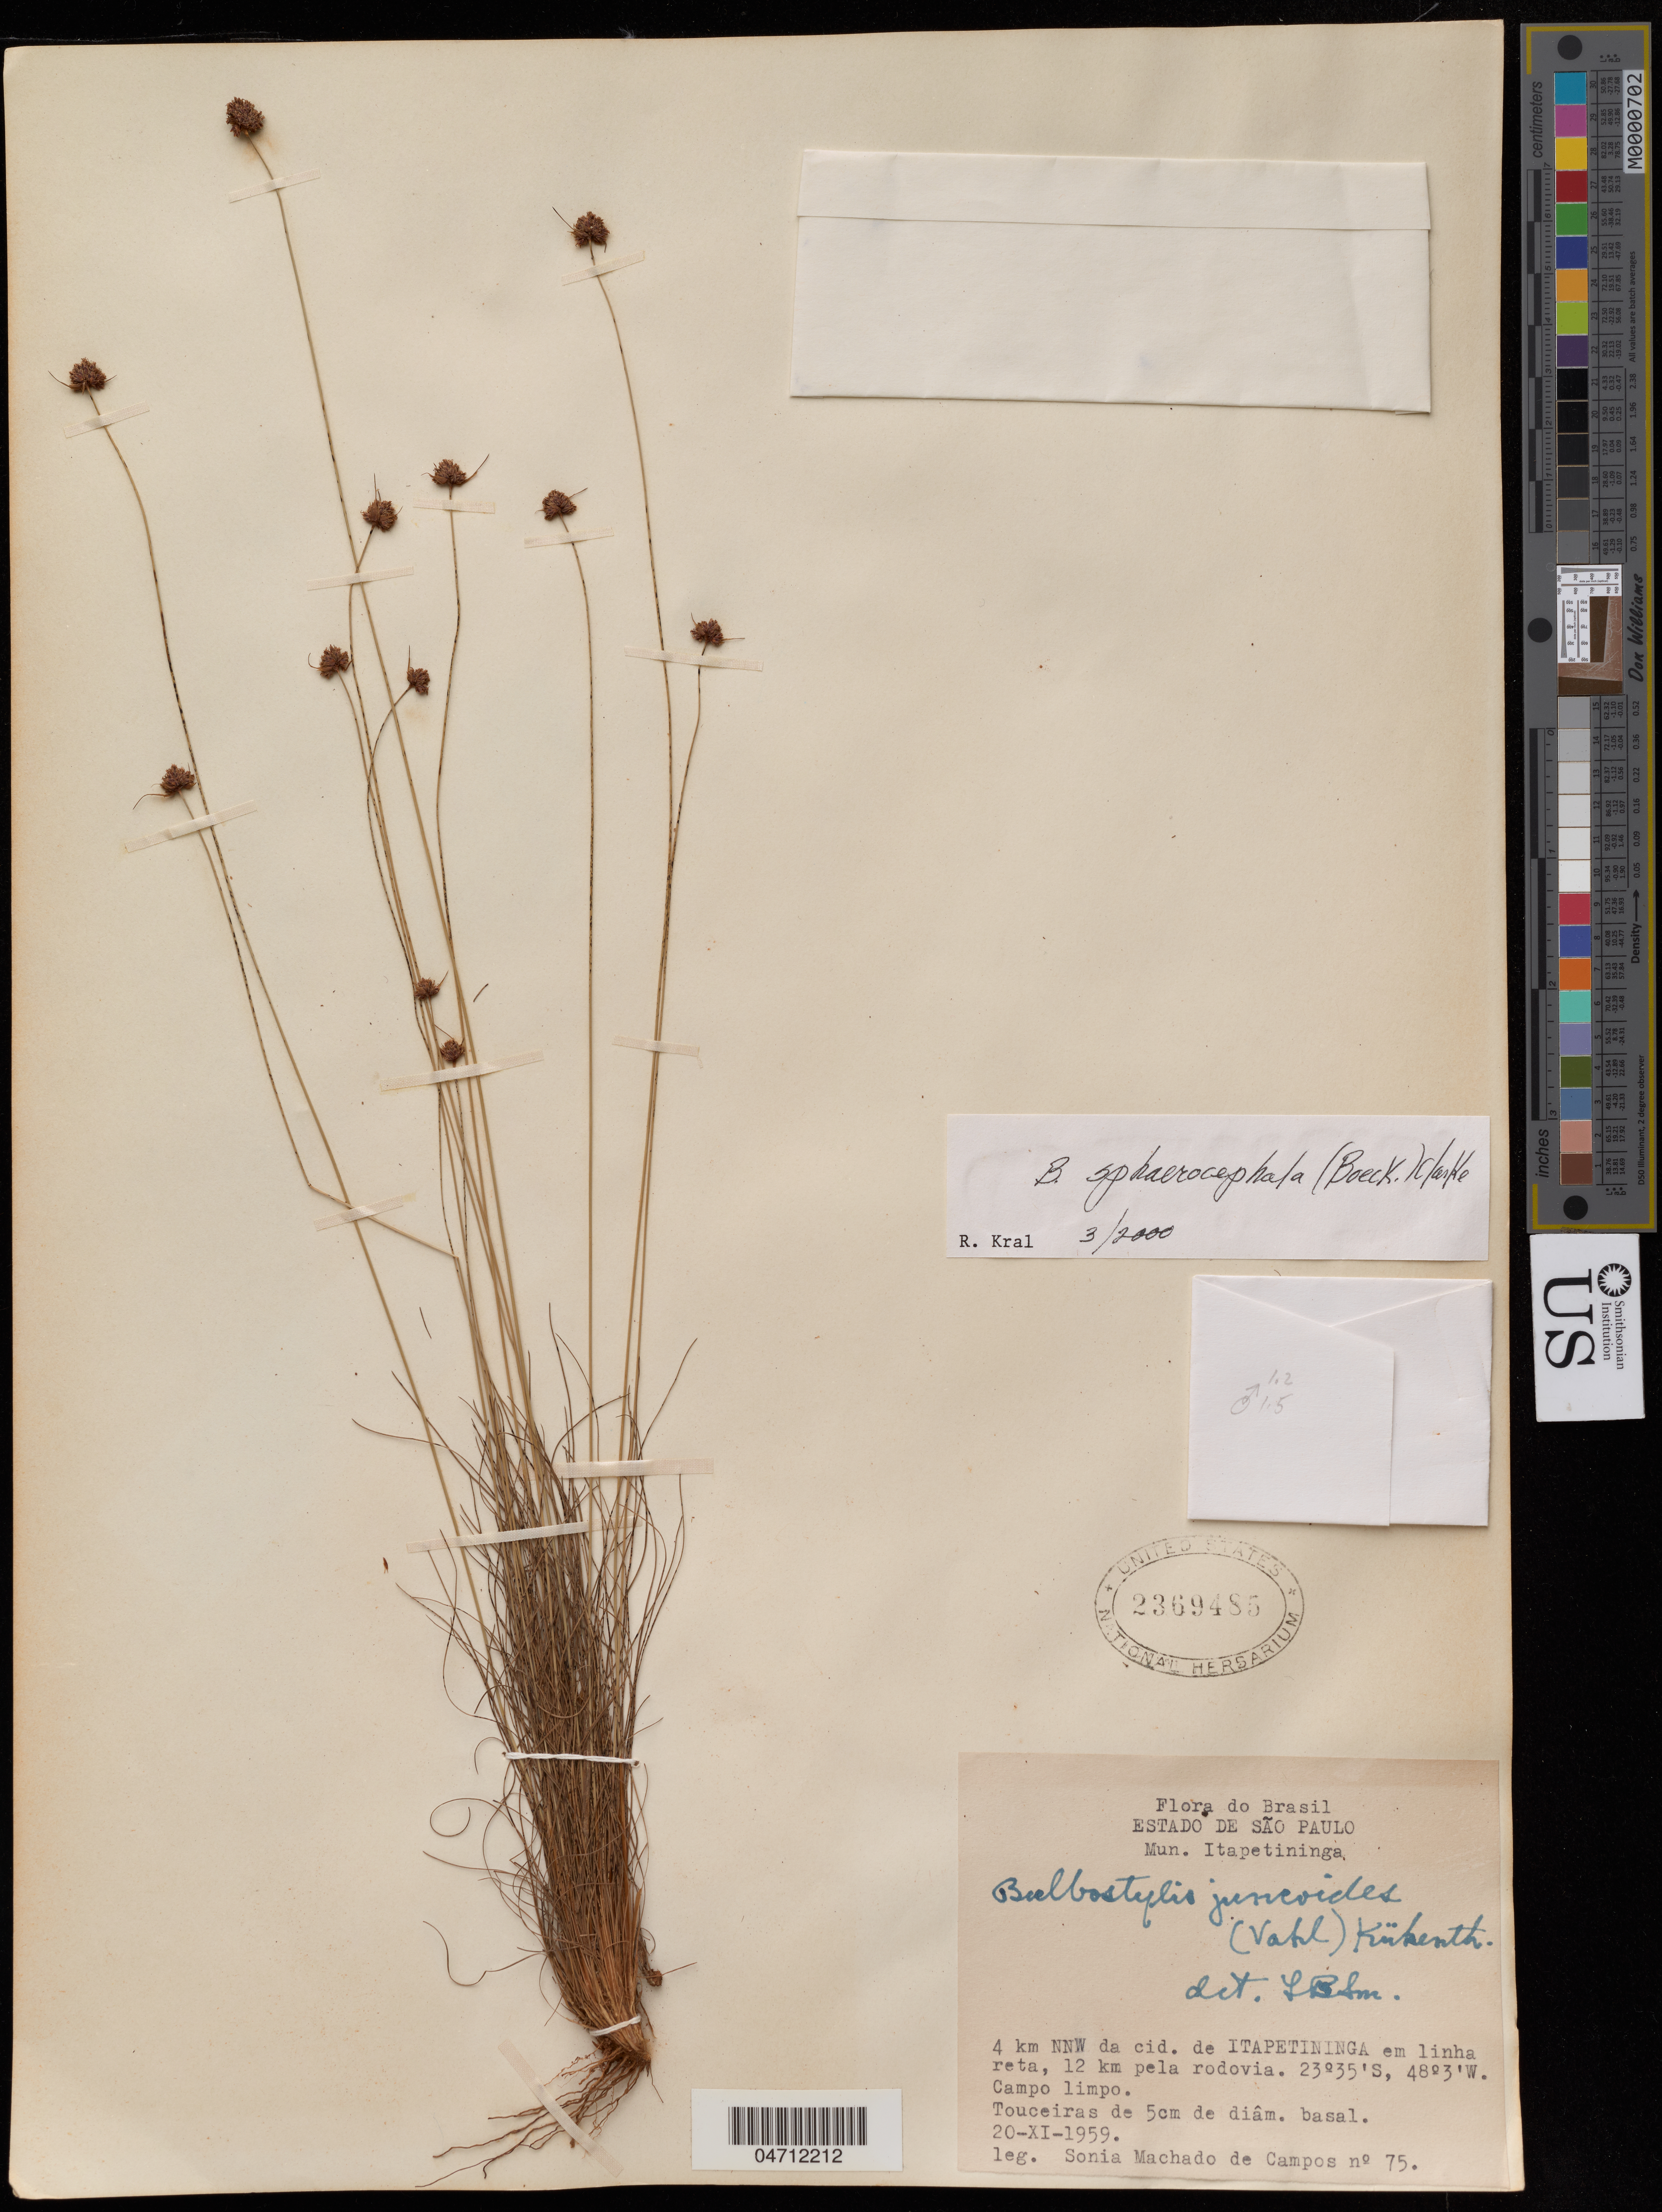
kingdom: Plantae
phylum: Tracheophyta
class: Liliopsida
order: Poales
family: Cyperaceae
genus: Bulbostylis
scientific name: Bulbostylis sphaerocephala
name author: (Boeckeler) Lindm.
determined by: Kral, Robert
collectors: S. Machado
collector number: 75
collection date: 1959-11-20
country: Brazil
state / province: São Paulo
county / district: Itapetininga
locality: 4 km NNW da cid. de Itapetininga, em linda reta, 12 km pela rodovia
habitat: Campo limbo.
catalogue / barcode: US 2369485